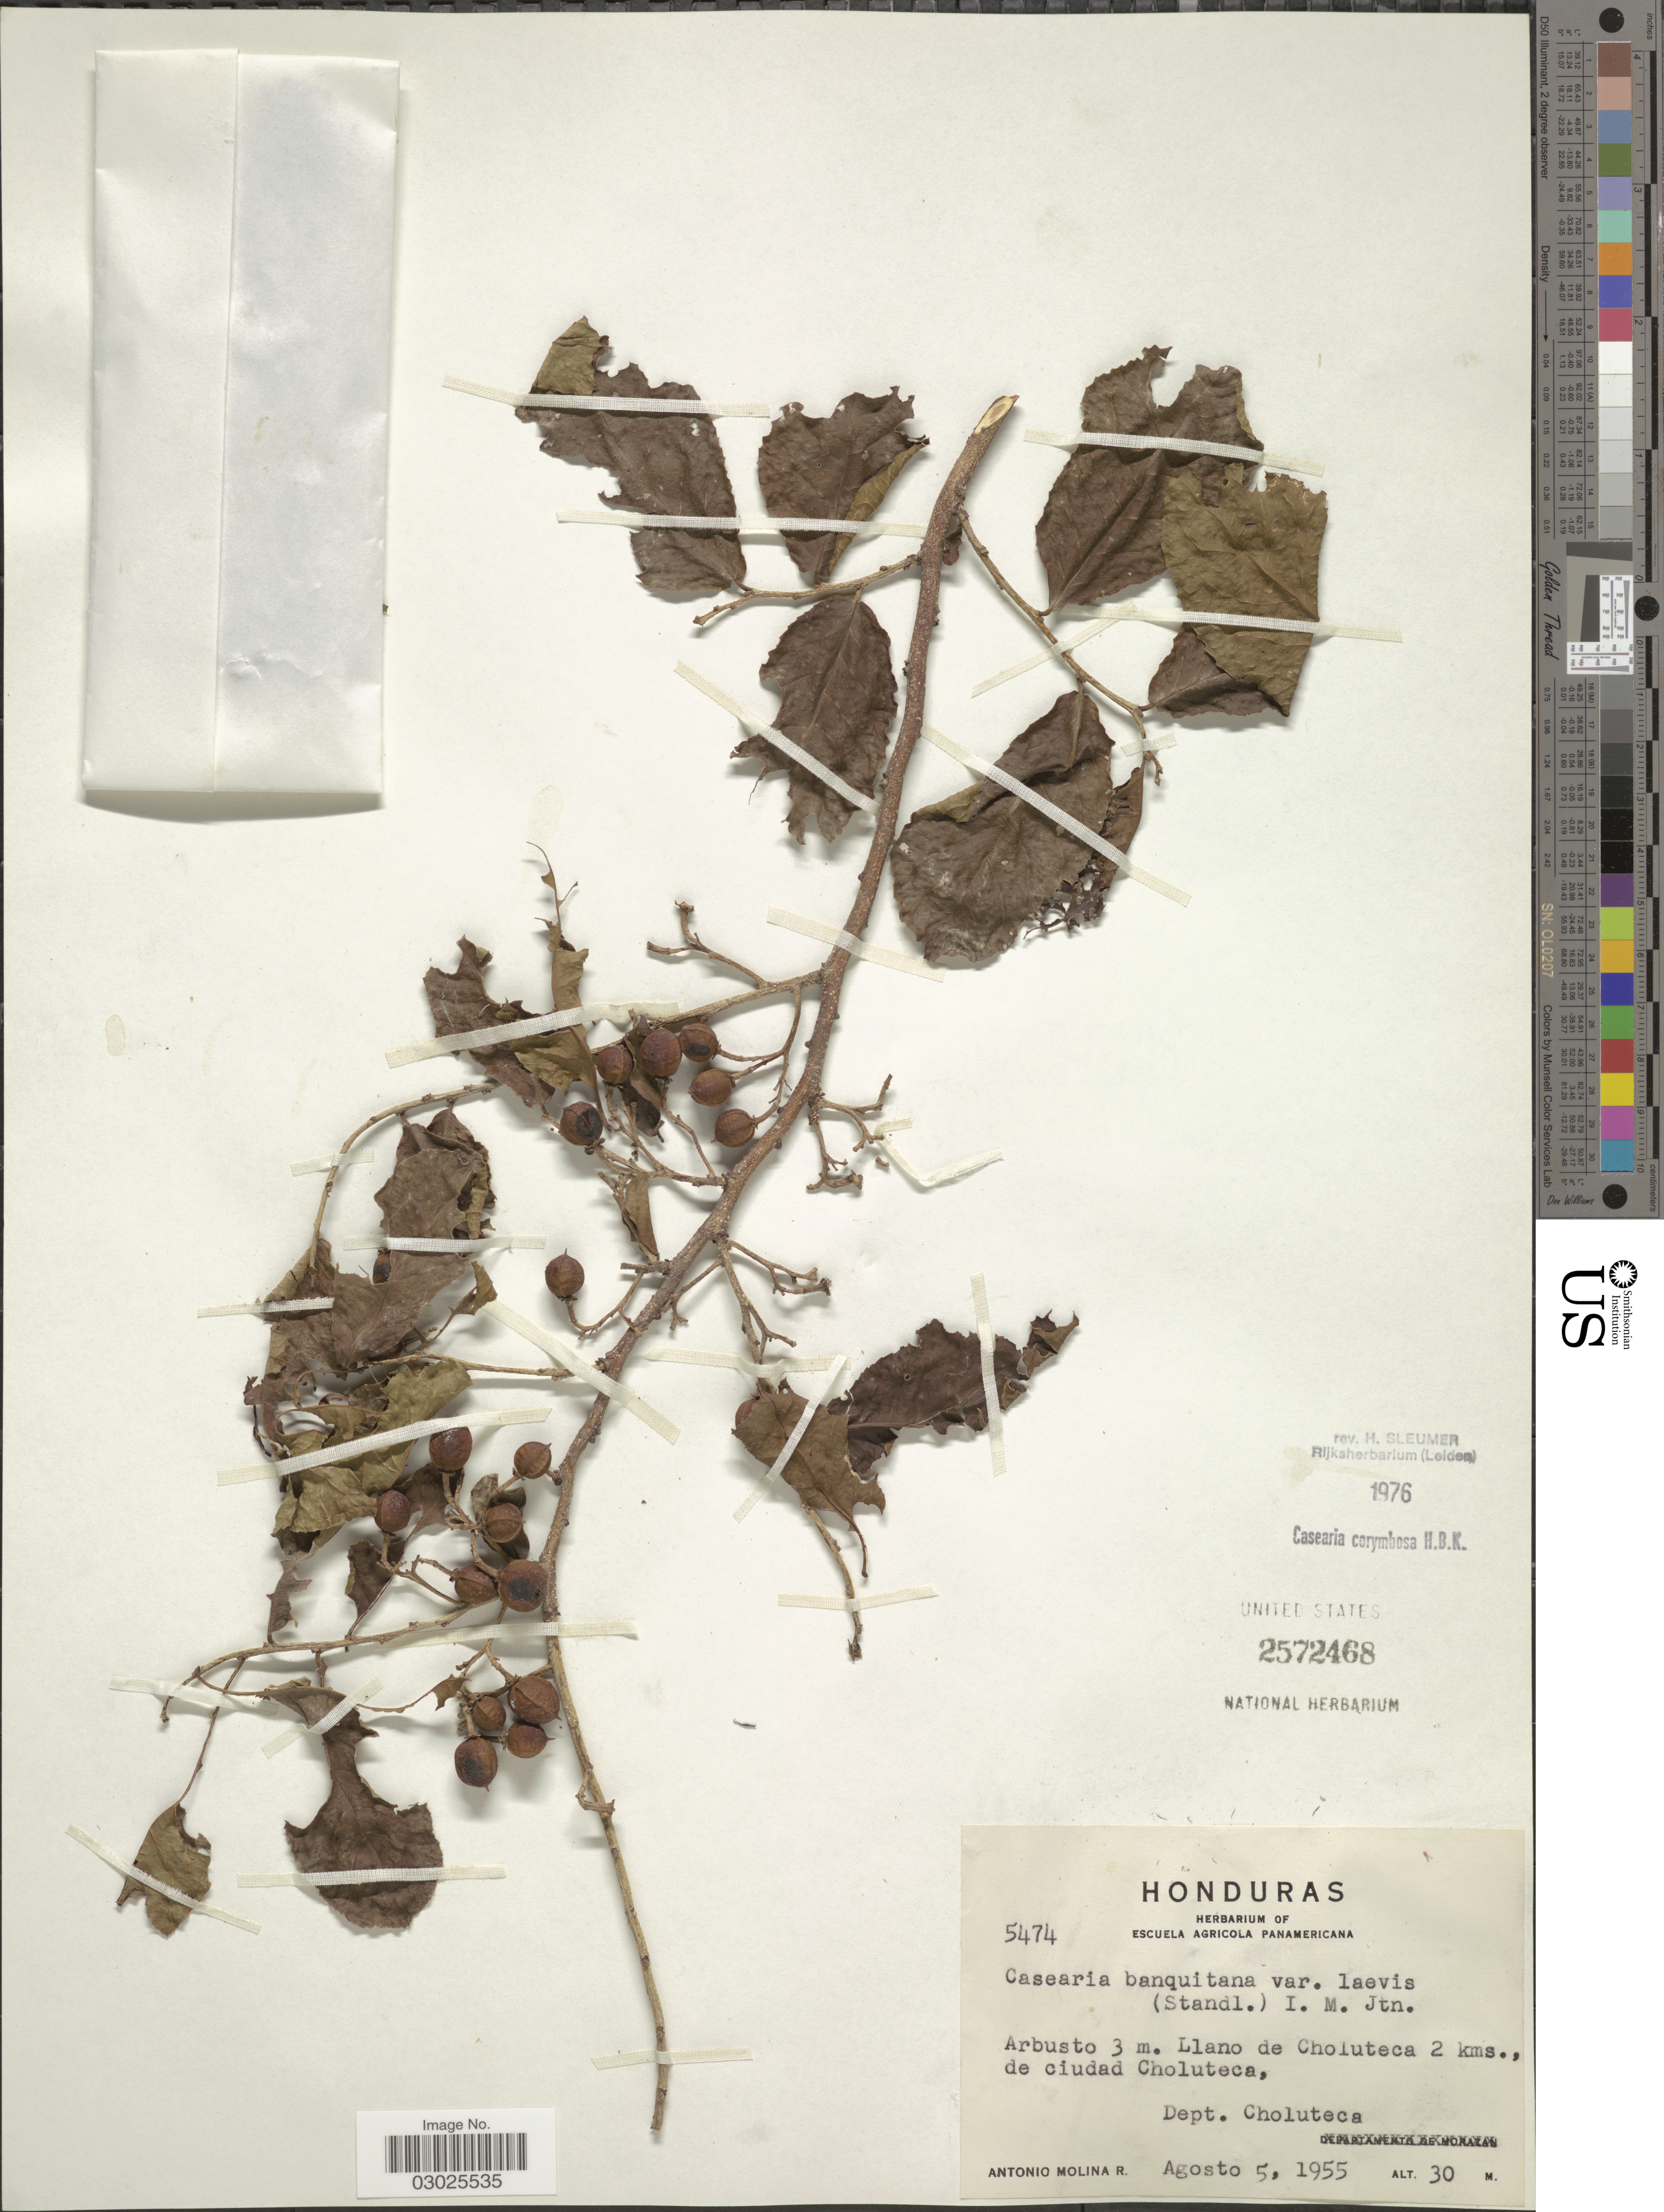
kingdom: Plantae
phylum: Tracheophyta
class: Magnoliopsida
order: Malpighiales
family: Salicaceae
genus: Casearia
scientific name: Casearia corymbosa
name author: Kunth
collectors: A. Molina R.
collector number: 5474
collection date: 1955-08-05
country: Honduras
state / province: Choluteca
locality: Llano de Choluteca 2 kms., de ciudad Choluteca, Dept. Choluteca.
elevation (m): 30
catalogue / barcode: US 2572468